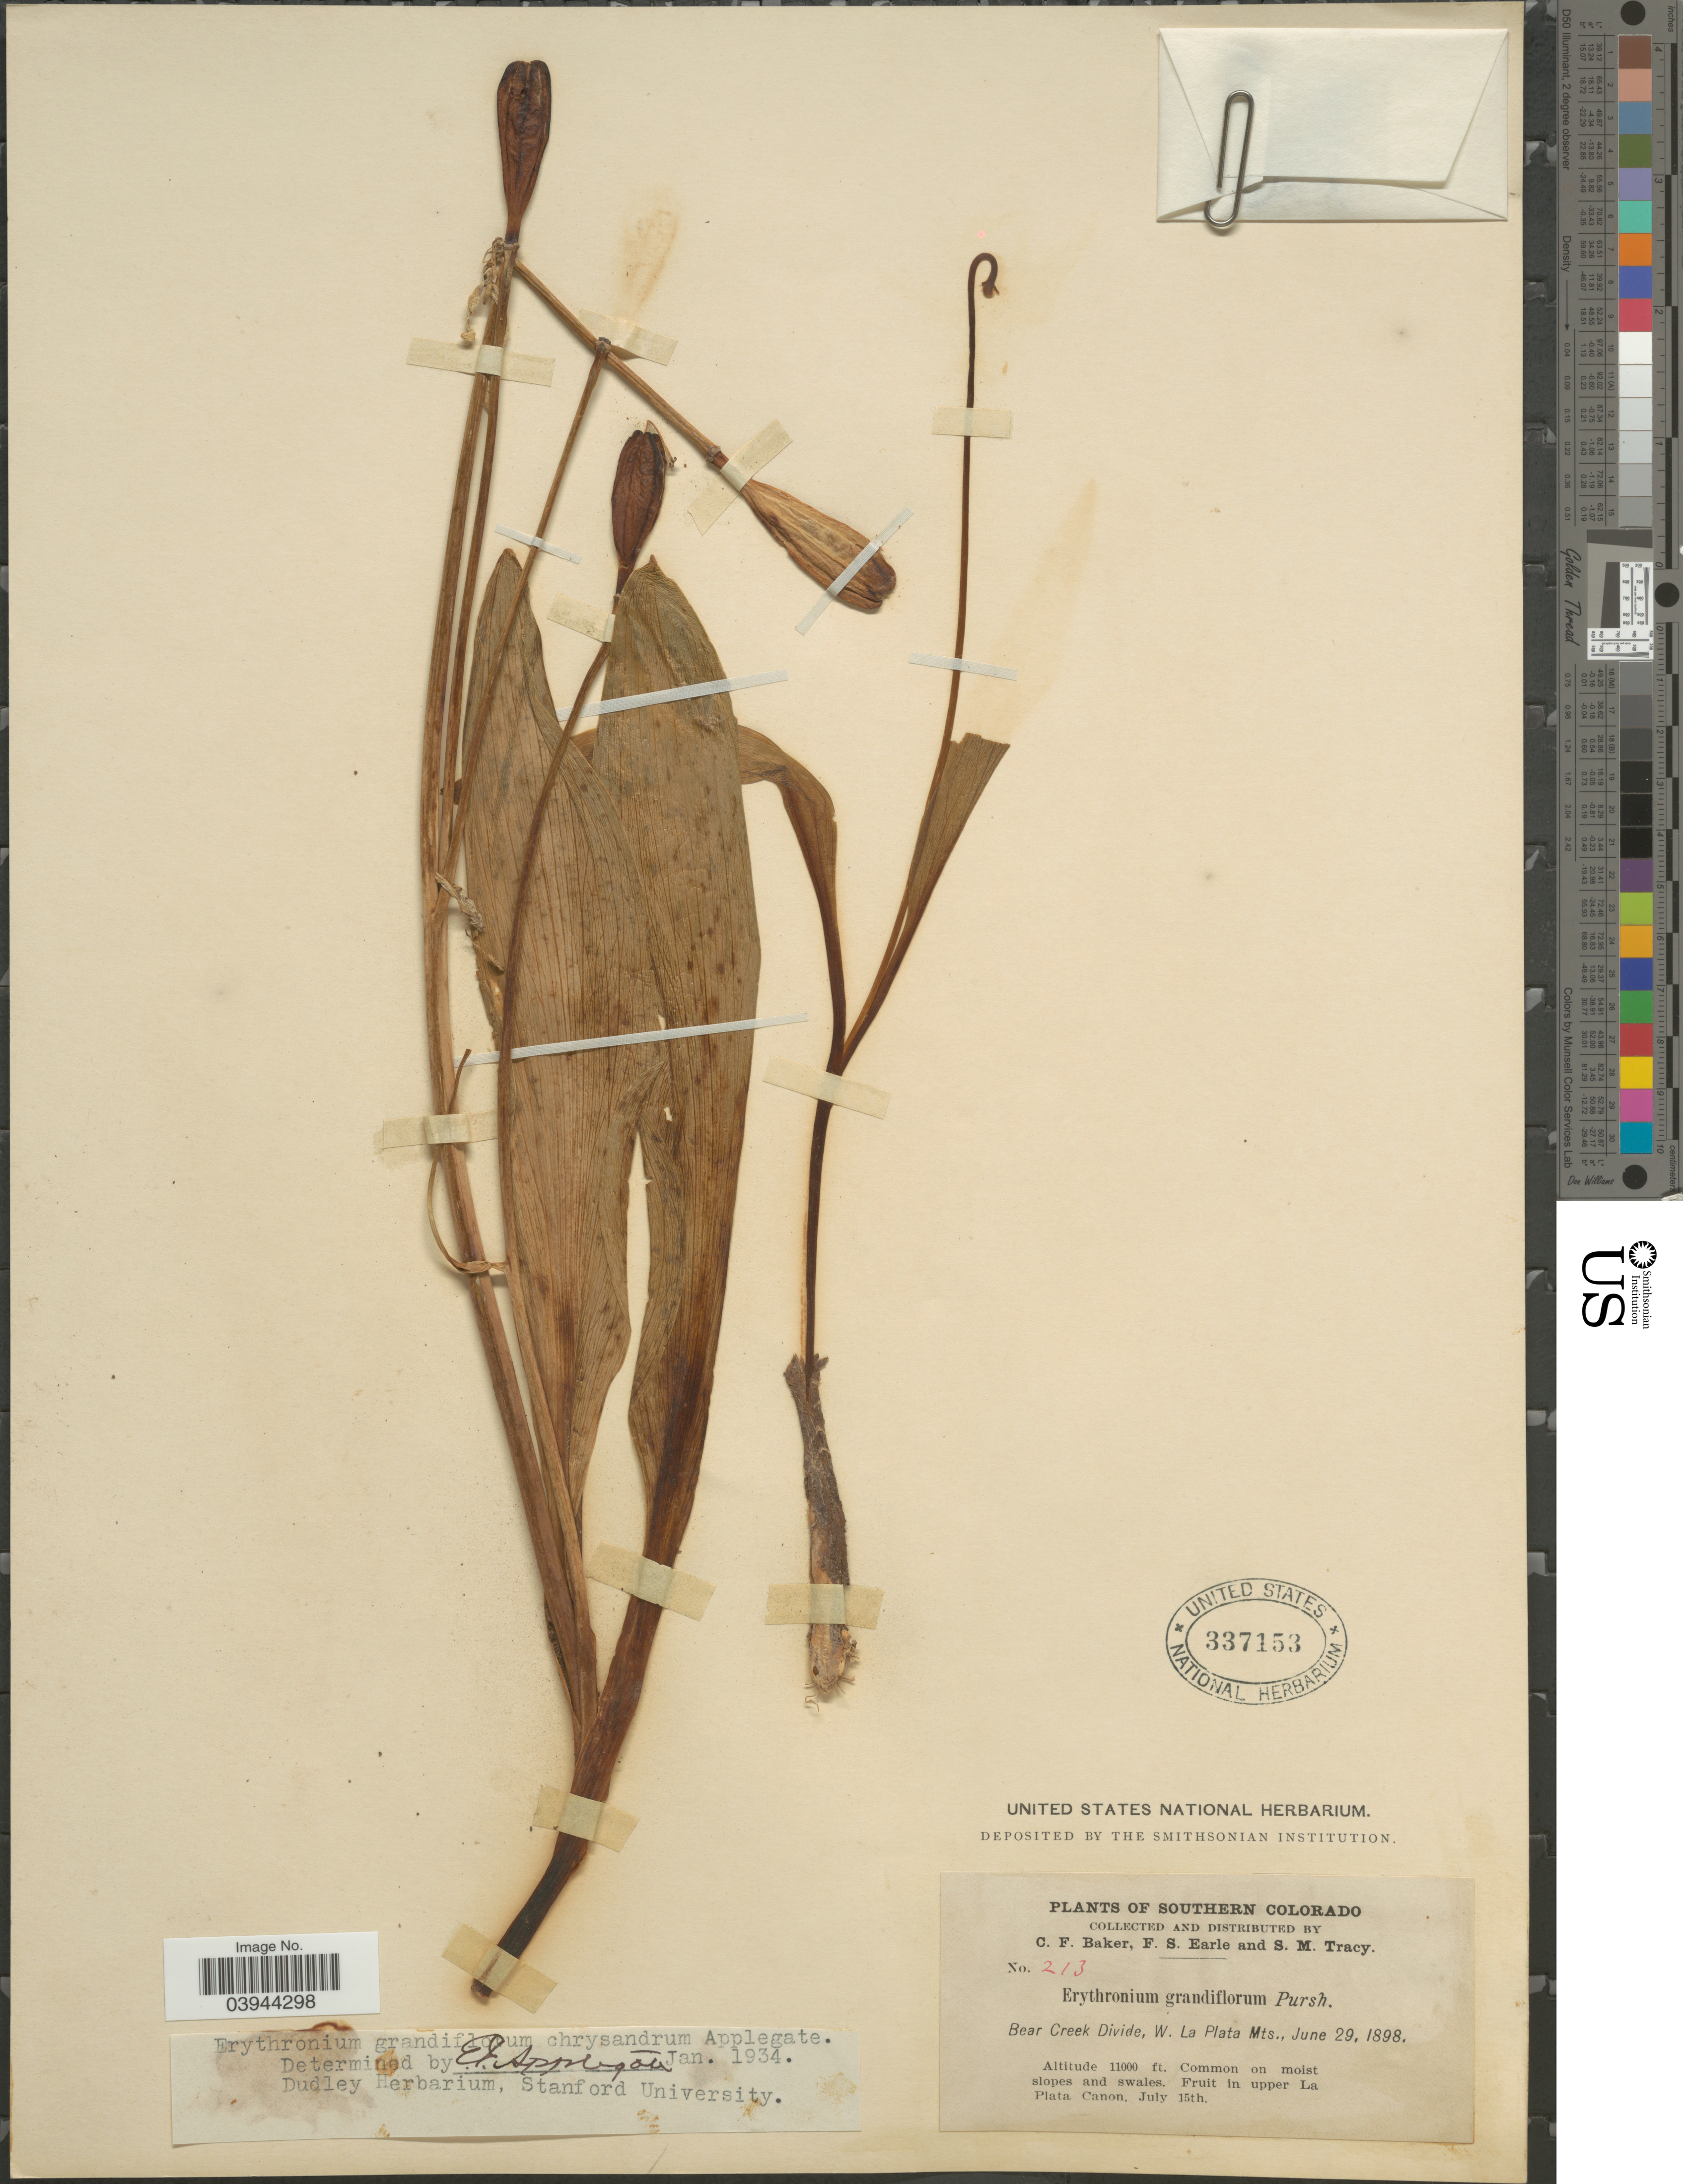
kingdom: Plantae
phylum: Tracheophyta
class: Liliopsida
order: Liliales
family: Liliaceae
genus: Erythronium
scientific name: Erythronium grandiflorum subsp. chrysandrum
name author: (Applegate) Abrams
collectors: C. F. Baker, F. S. Earle & S. M. Tracy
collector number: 213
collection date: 1898-06-29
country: United States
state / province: Colorado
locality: Southern Colorado. Bear Creek Divide, W. La Plata Mts.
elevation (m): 3353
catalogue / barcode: US 337153